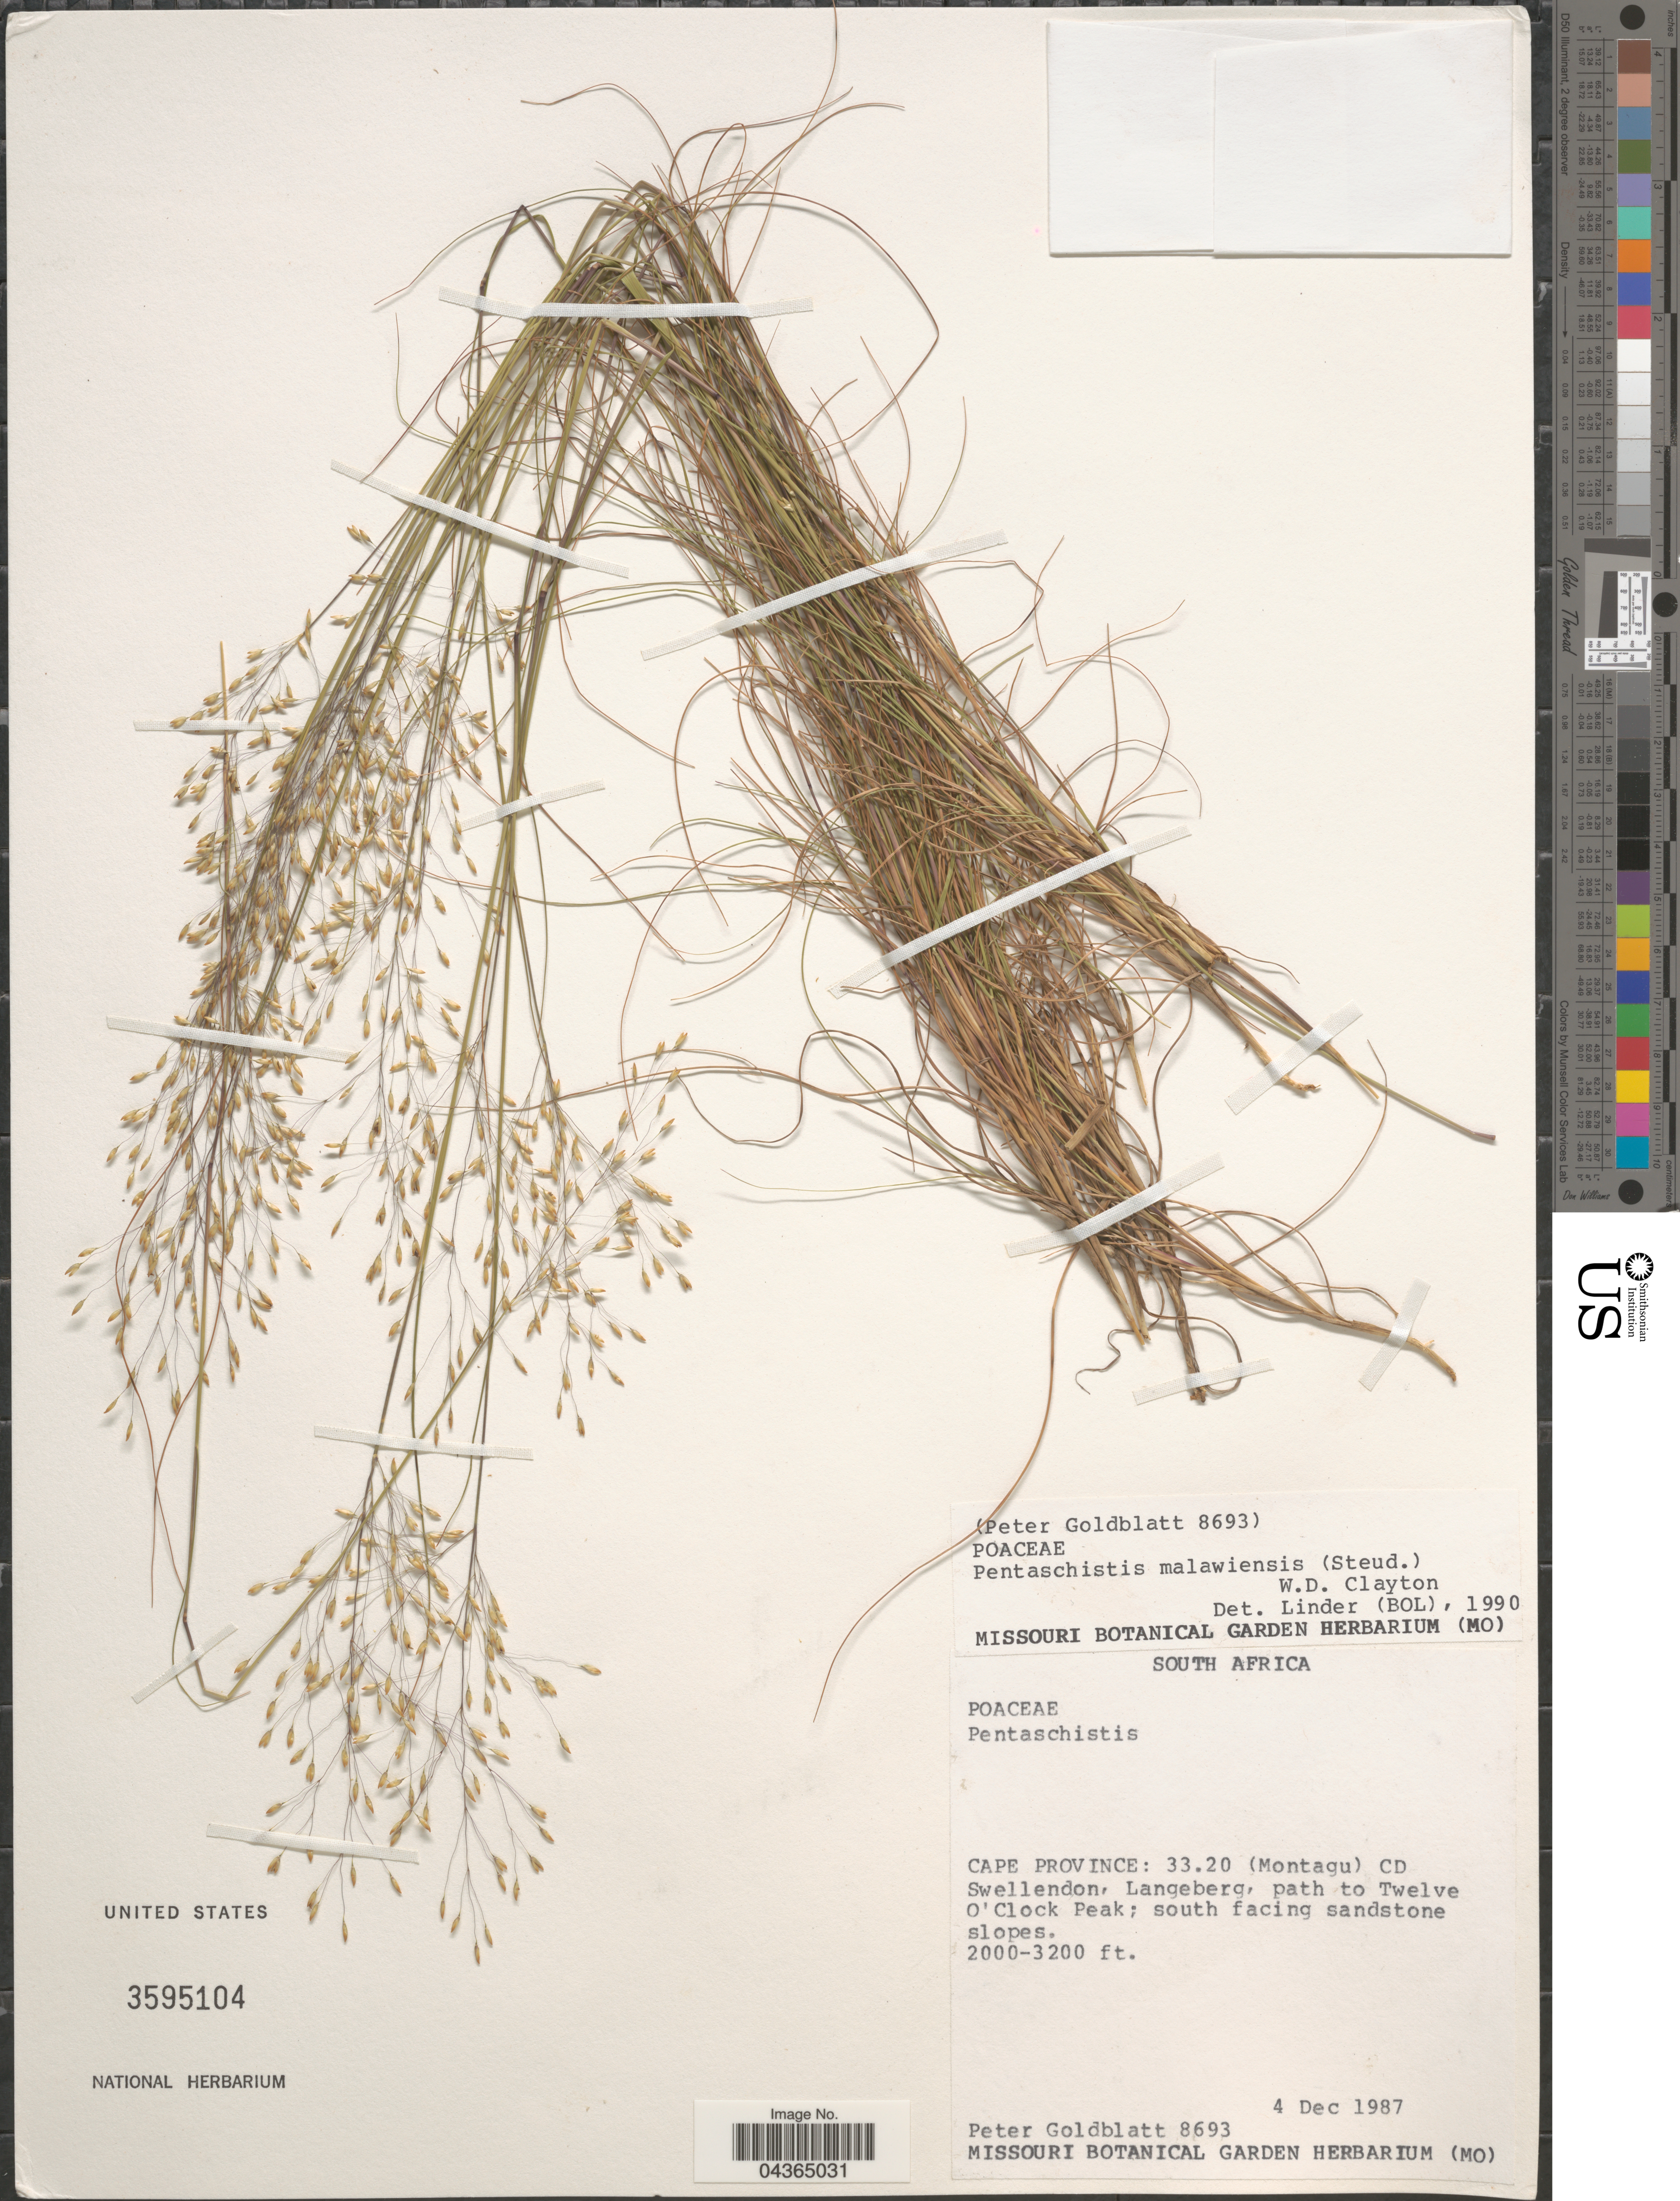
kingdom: Plantae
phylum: Tracheophyta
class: Liliopsida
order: Poales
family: Poaceae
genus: Pentameris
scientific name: Pentameris malouinensis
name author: (Steud.) Galley & H.P. Linder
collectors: P. Goldblatt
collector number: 8693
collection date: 1987-12-04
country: South Africa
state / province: Western Cape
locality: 33.20 (Montagu) CD. Swellendon, Langeberg, path to Twelve O'Clock Peak; south facing sandstone slopes.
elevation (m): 610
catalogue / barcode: US 3595104